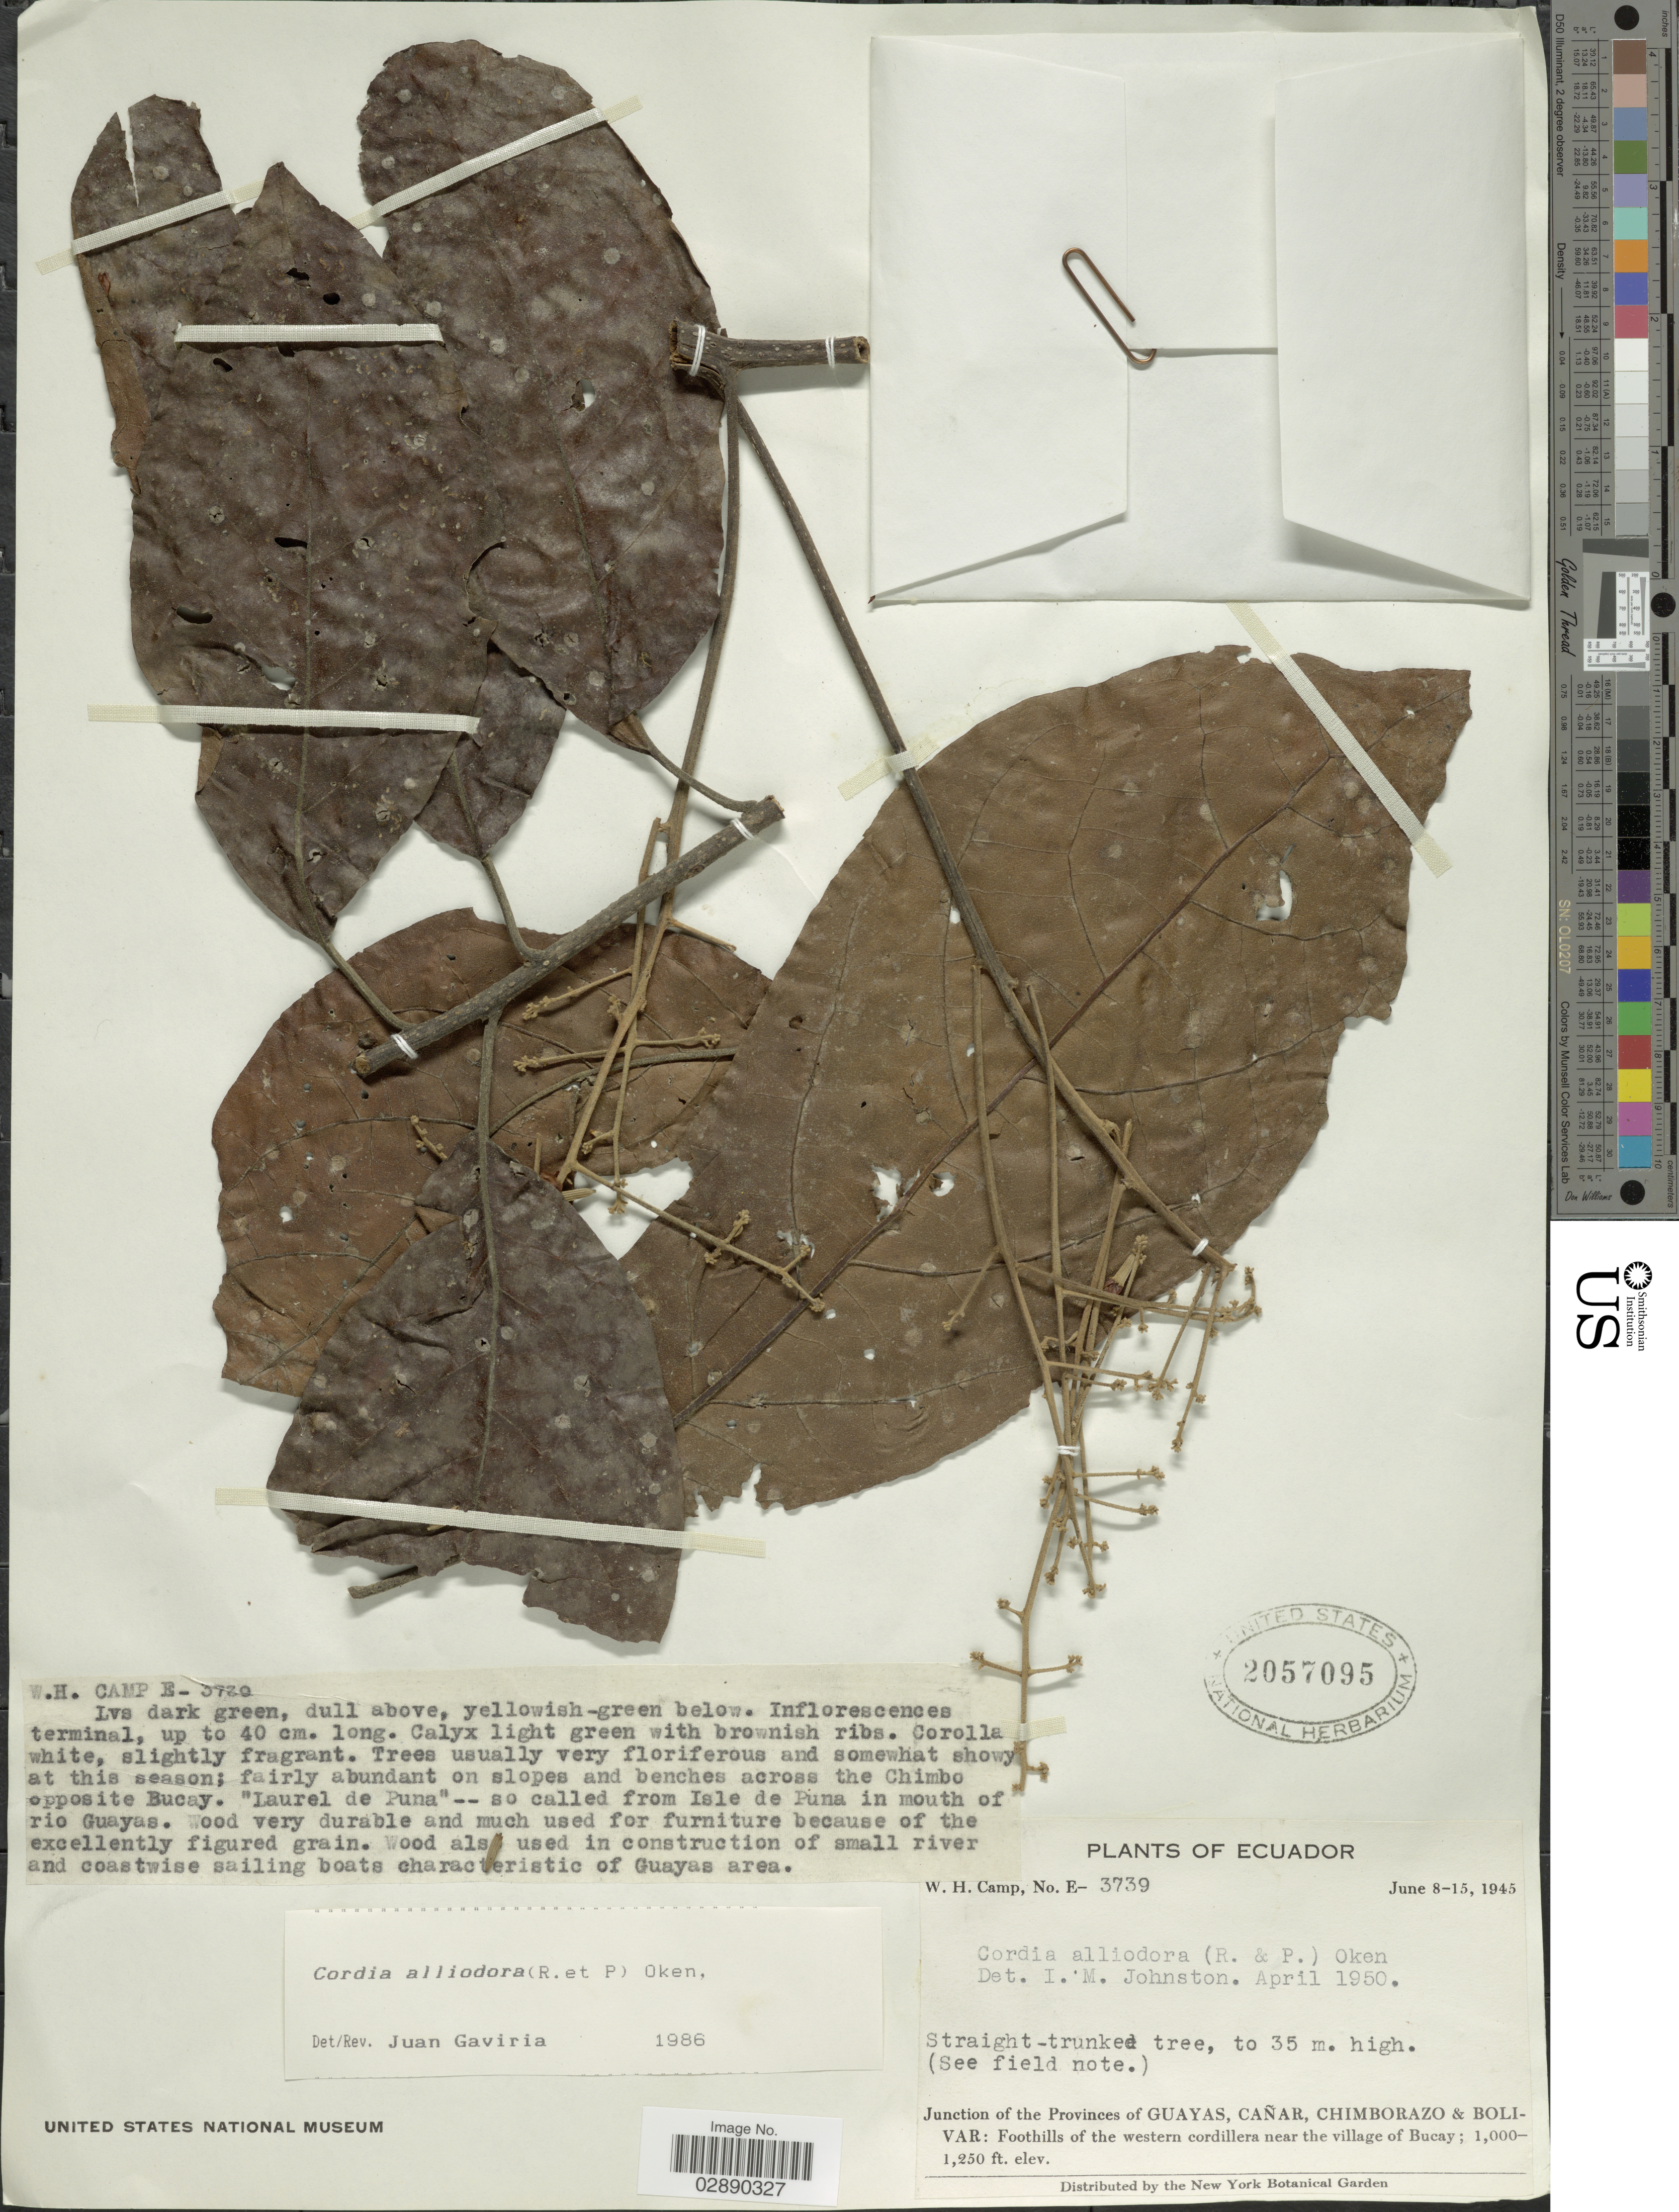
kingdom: Plantae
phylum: Tracheophyta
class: Magnoliopsida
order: Boraginales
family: Cordiaceae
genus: Cordia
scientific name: Cordia alliodora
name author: (Ruiz & Pav.) Oken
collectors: W. H. Camp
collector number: E-3739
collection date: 1945-06-08/1945-06-15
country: Ecuador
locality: Junction of the Provinces Guayas, Cañar, Chimborazo & Bolivar: Foothilld of the western cordillera near the village of Bucay.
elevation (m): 305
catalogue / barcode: US 2057095